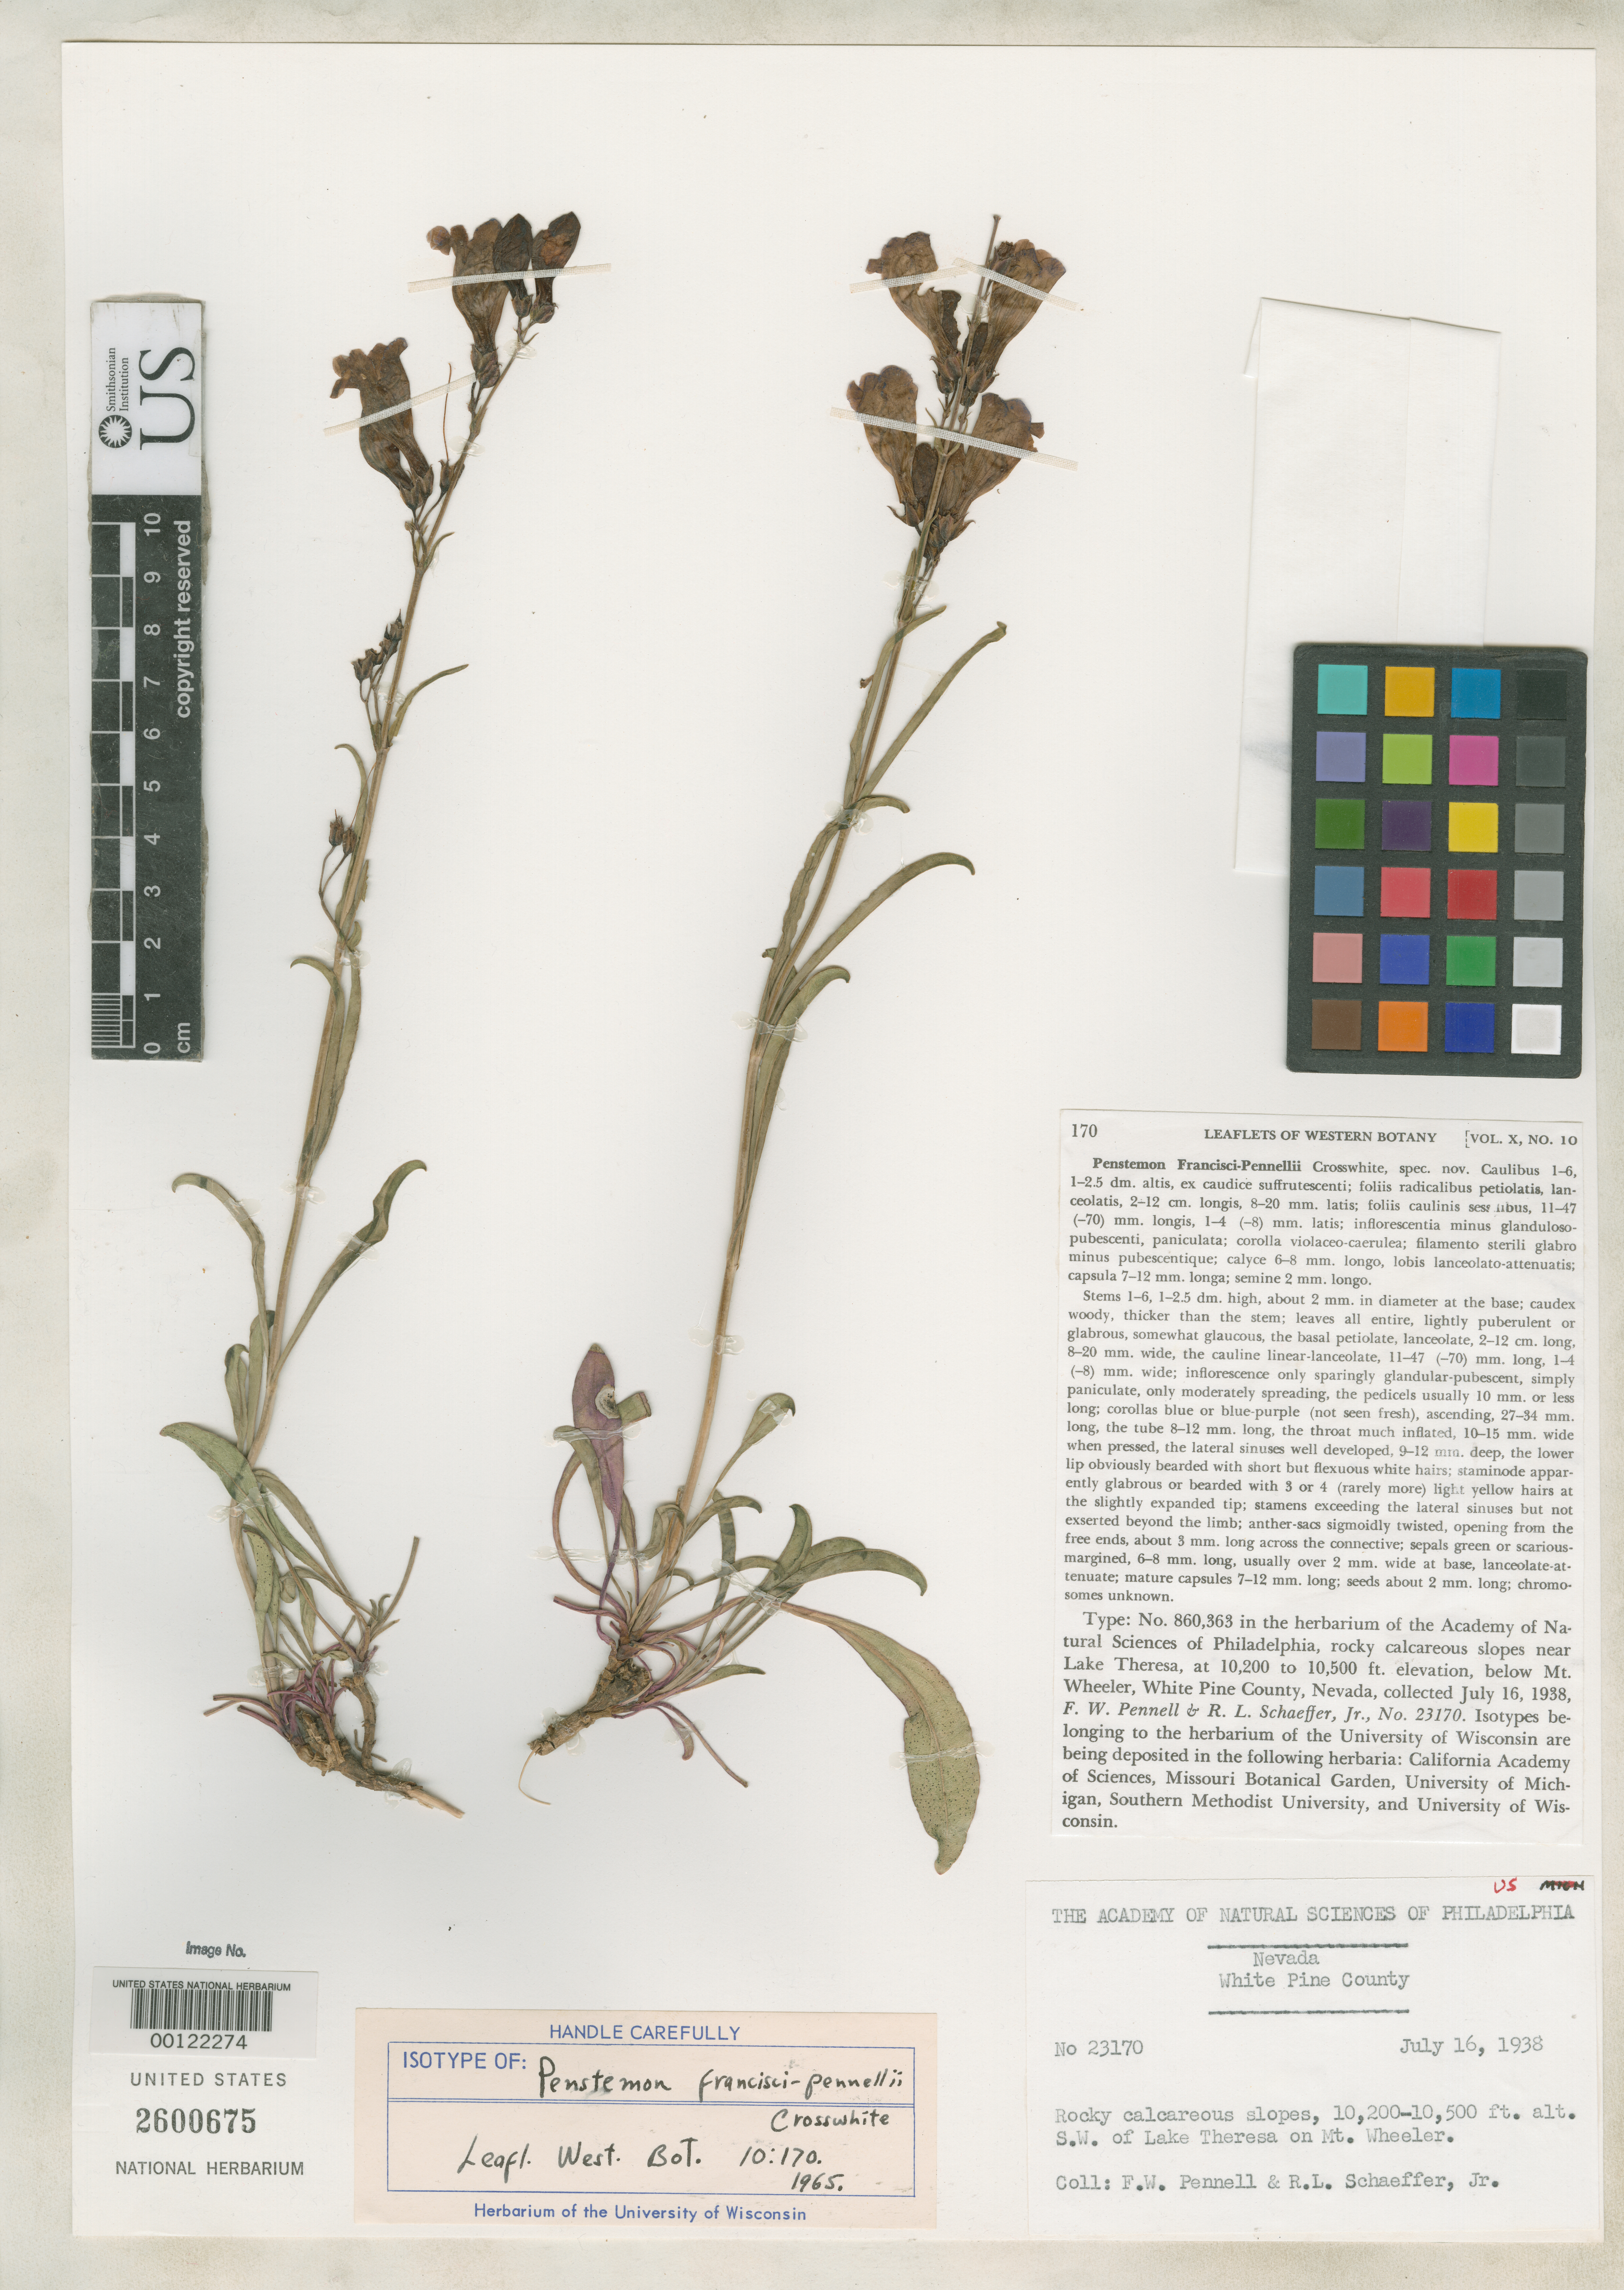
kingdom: Plantae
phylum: Tracheophyta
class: Magnoliopsida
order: Lamiales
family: Plantaginaceae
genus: Penstemon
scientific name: Penstemon francisci-pennellii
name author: Crossw.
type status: Isotype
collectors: F. W. Pennell & R. Schaeffer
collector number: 23170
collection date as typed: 16 Jul 1938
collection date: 1938-07-16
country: United States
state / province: Nevada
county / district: White Pine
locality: Mount Wheeler, Lake Theresa.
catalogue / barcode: US 2600675